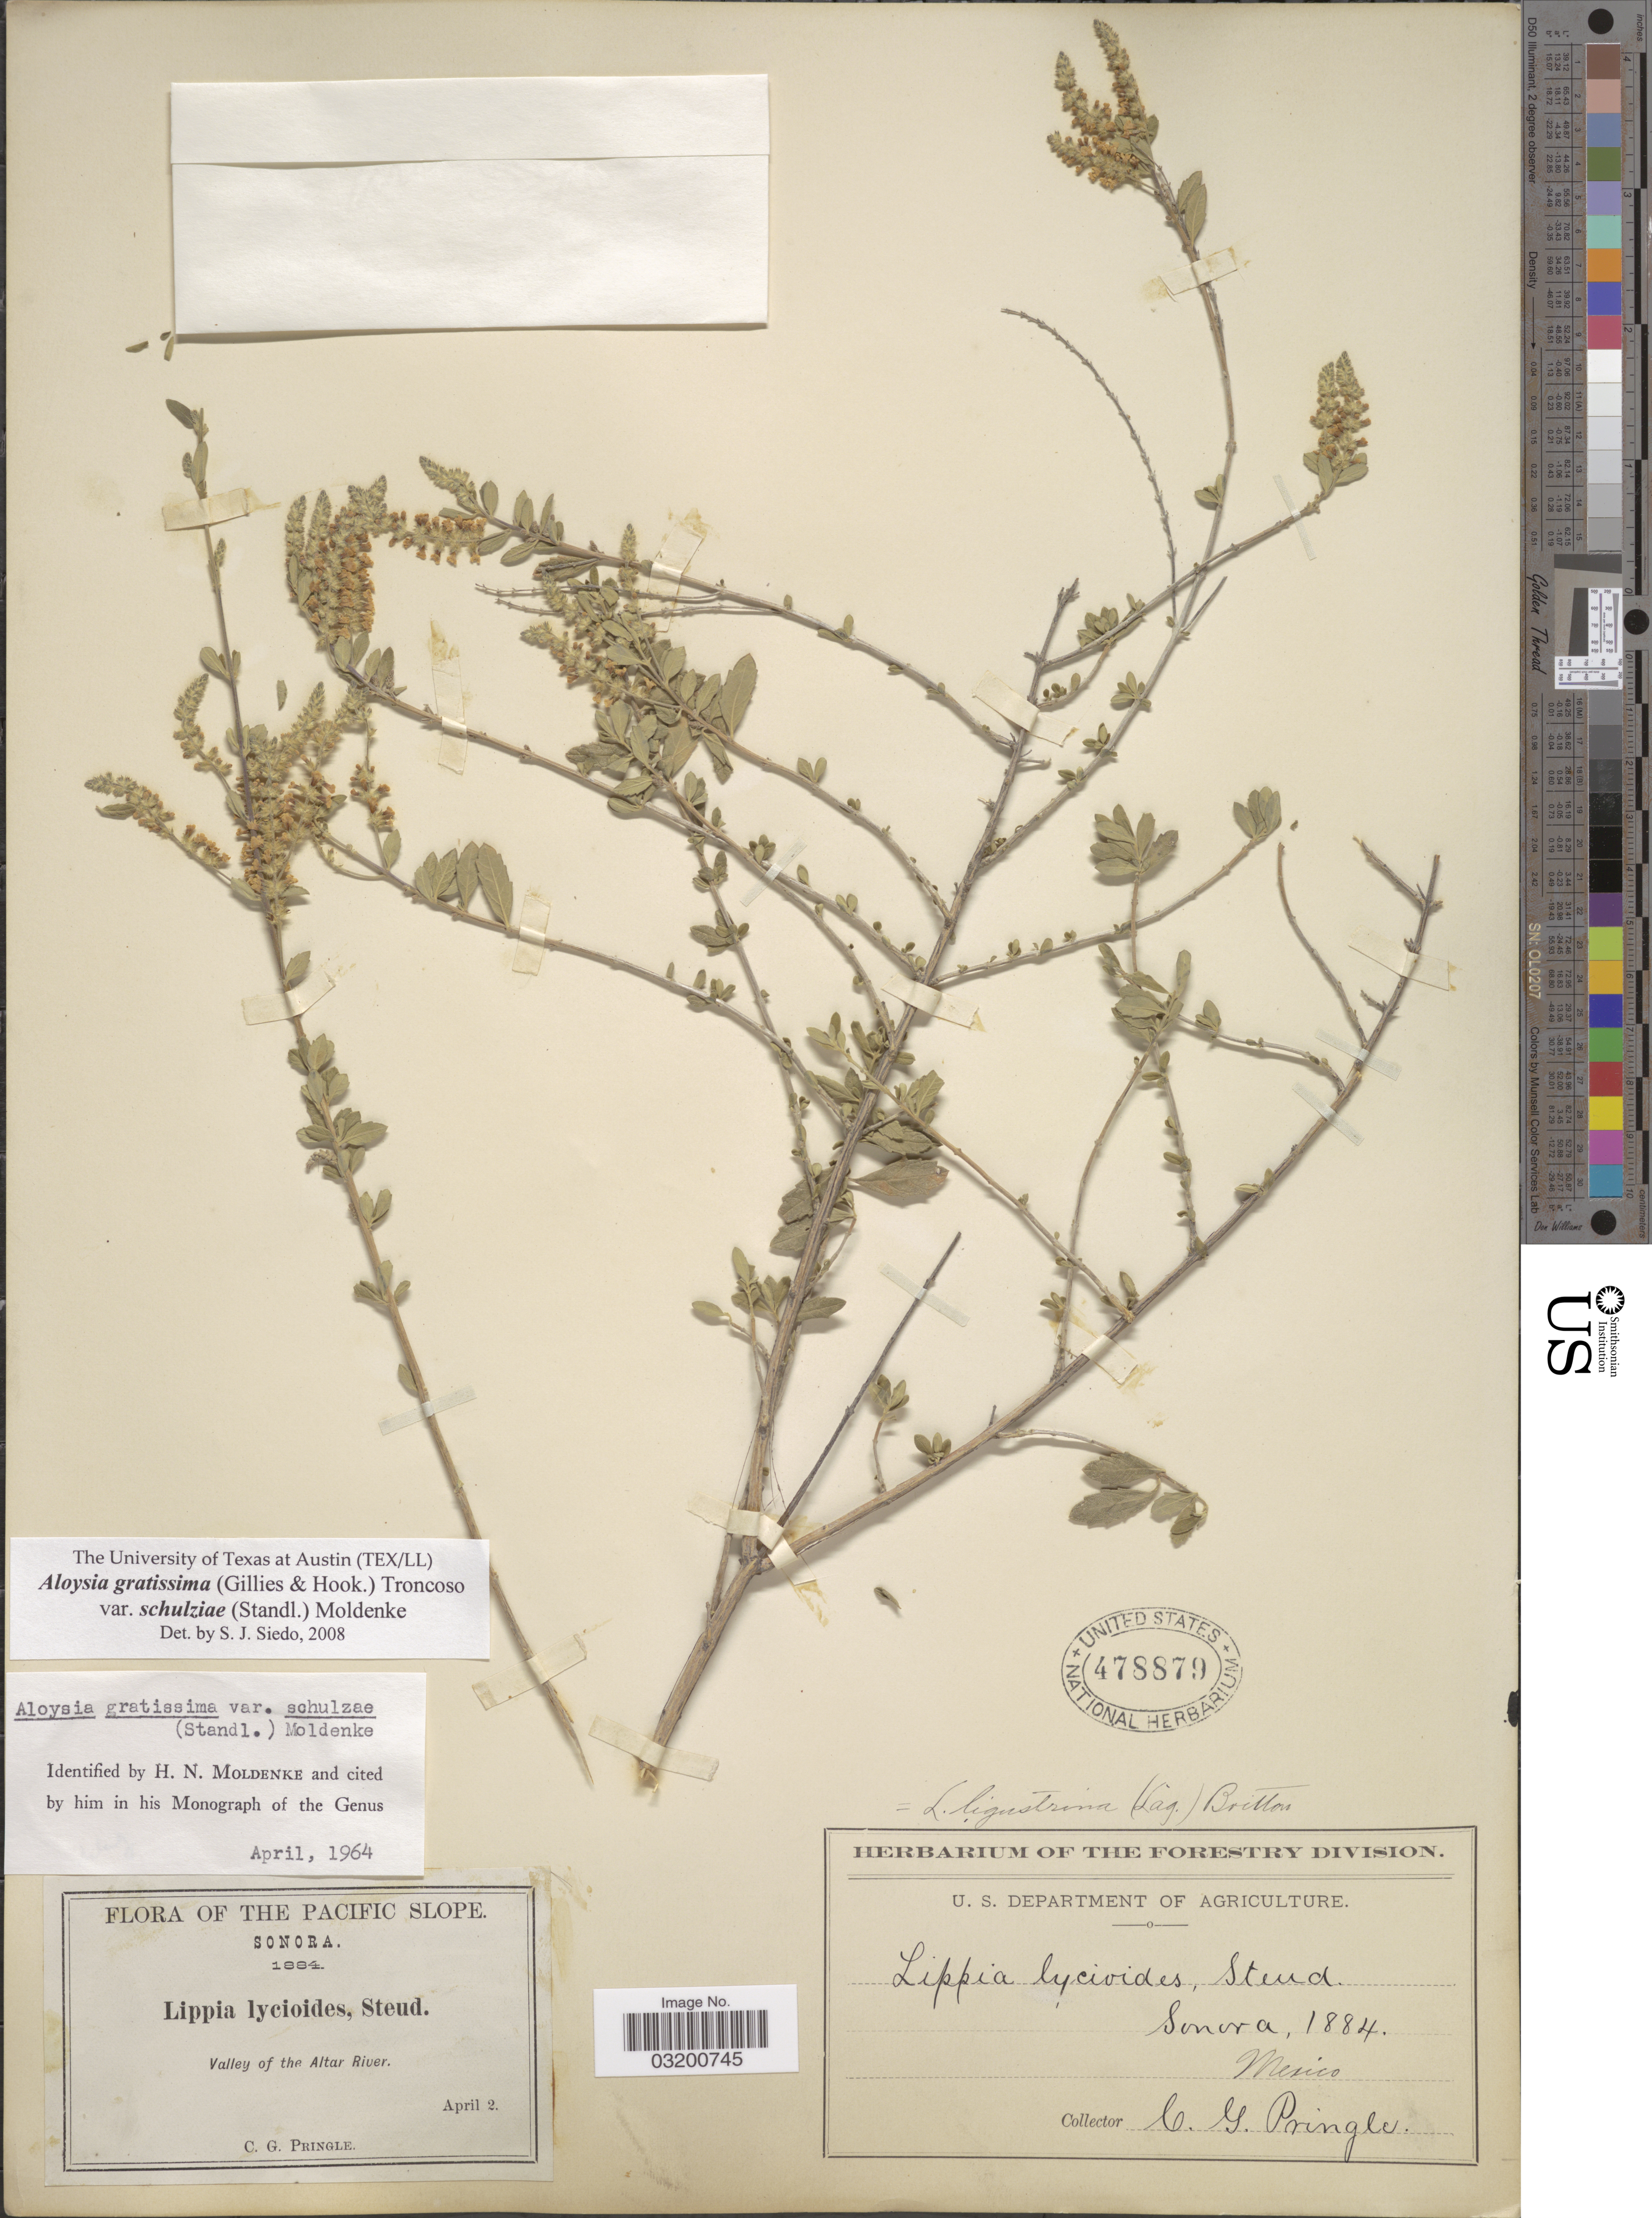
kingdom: Plantae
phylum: Tracheophyta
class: Magnoliopsida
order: Lamiales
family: Verbenaceae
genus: Aloysia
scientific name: Aloysia gratissima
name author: (Gillies & Hook.) Tronc.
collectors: C. G. Pringle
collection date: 1884-04-02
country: Mexico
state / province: Sonora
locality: The Pacific Slope. Valley of the Altar River.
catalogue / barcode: US 478879